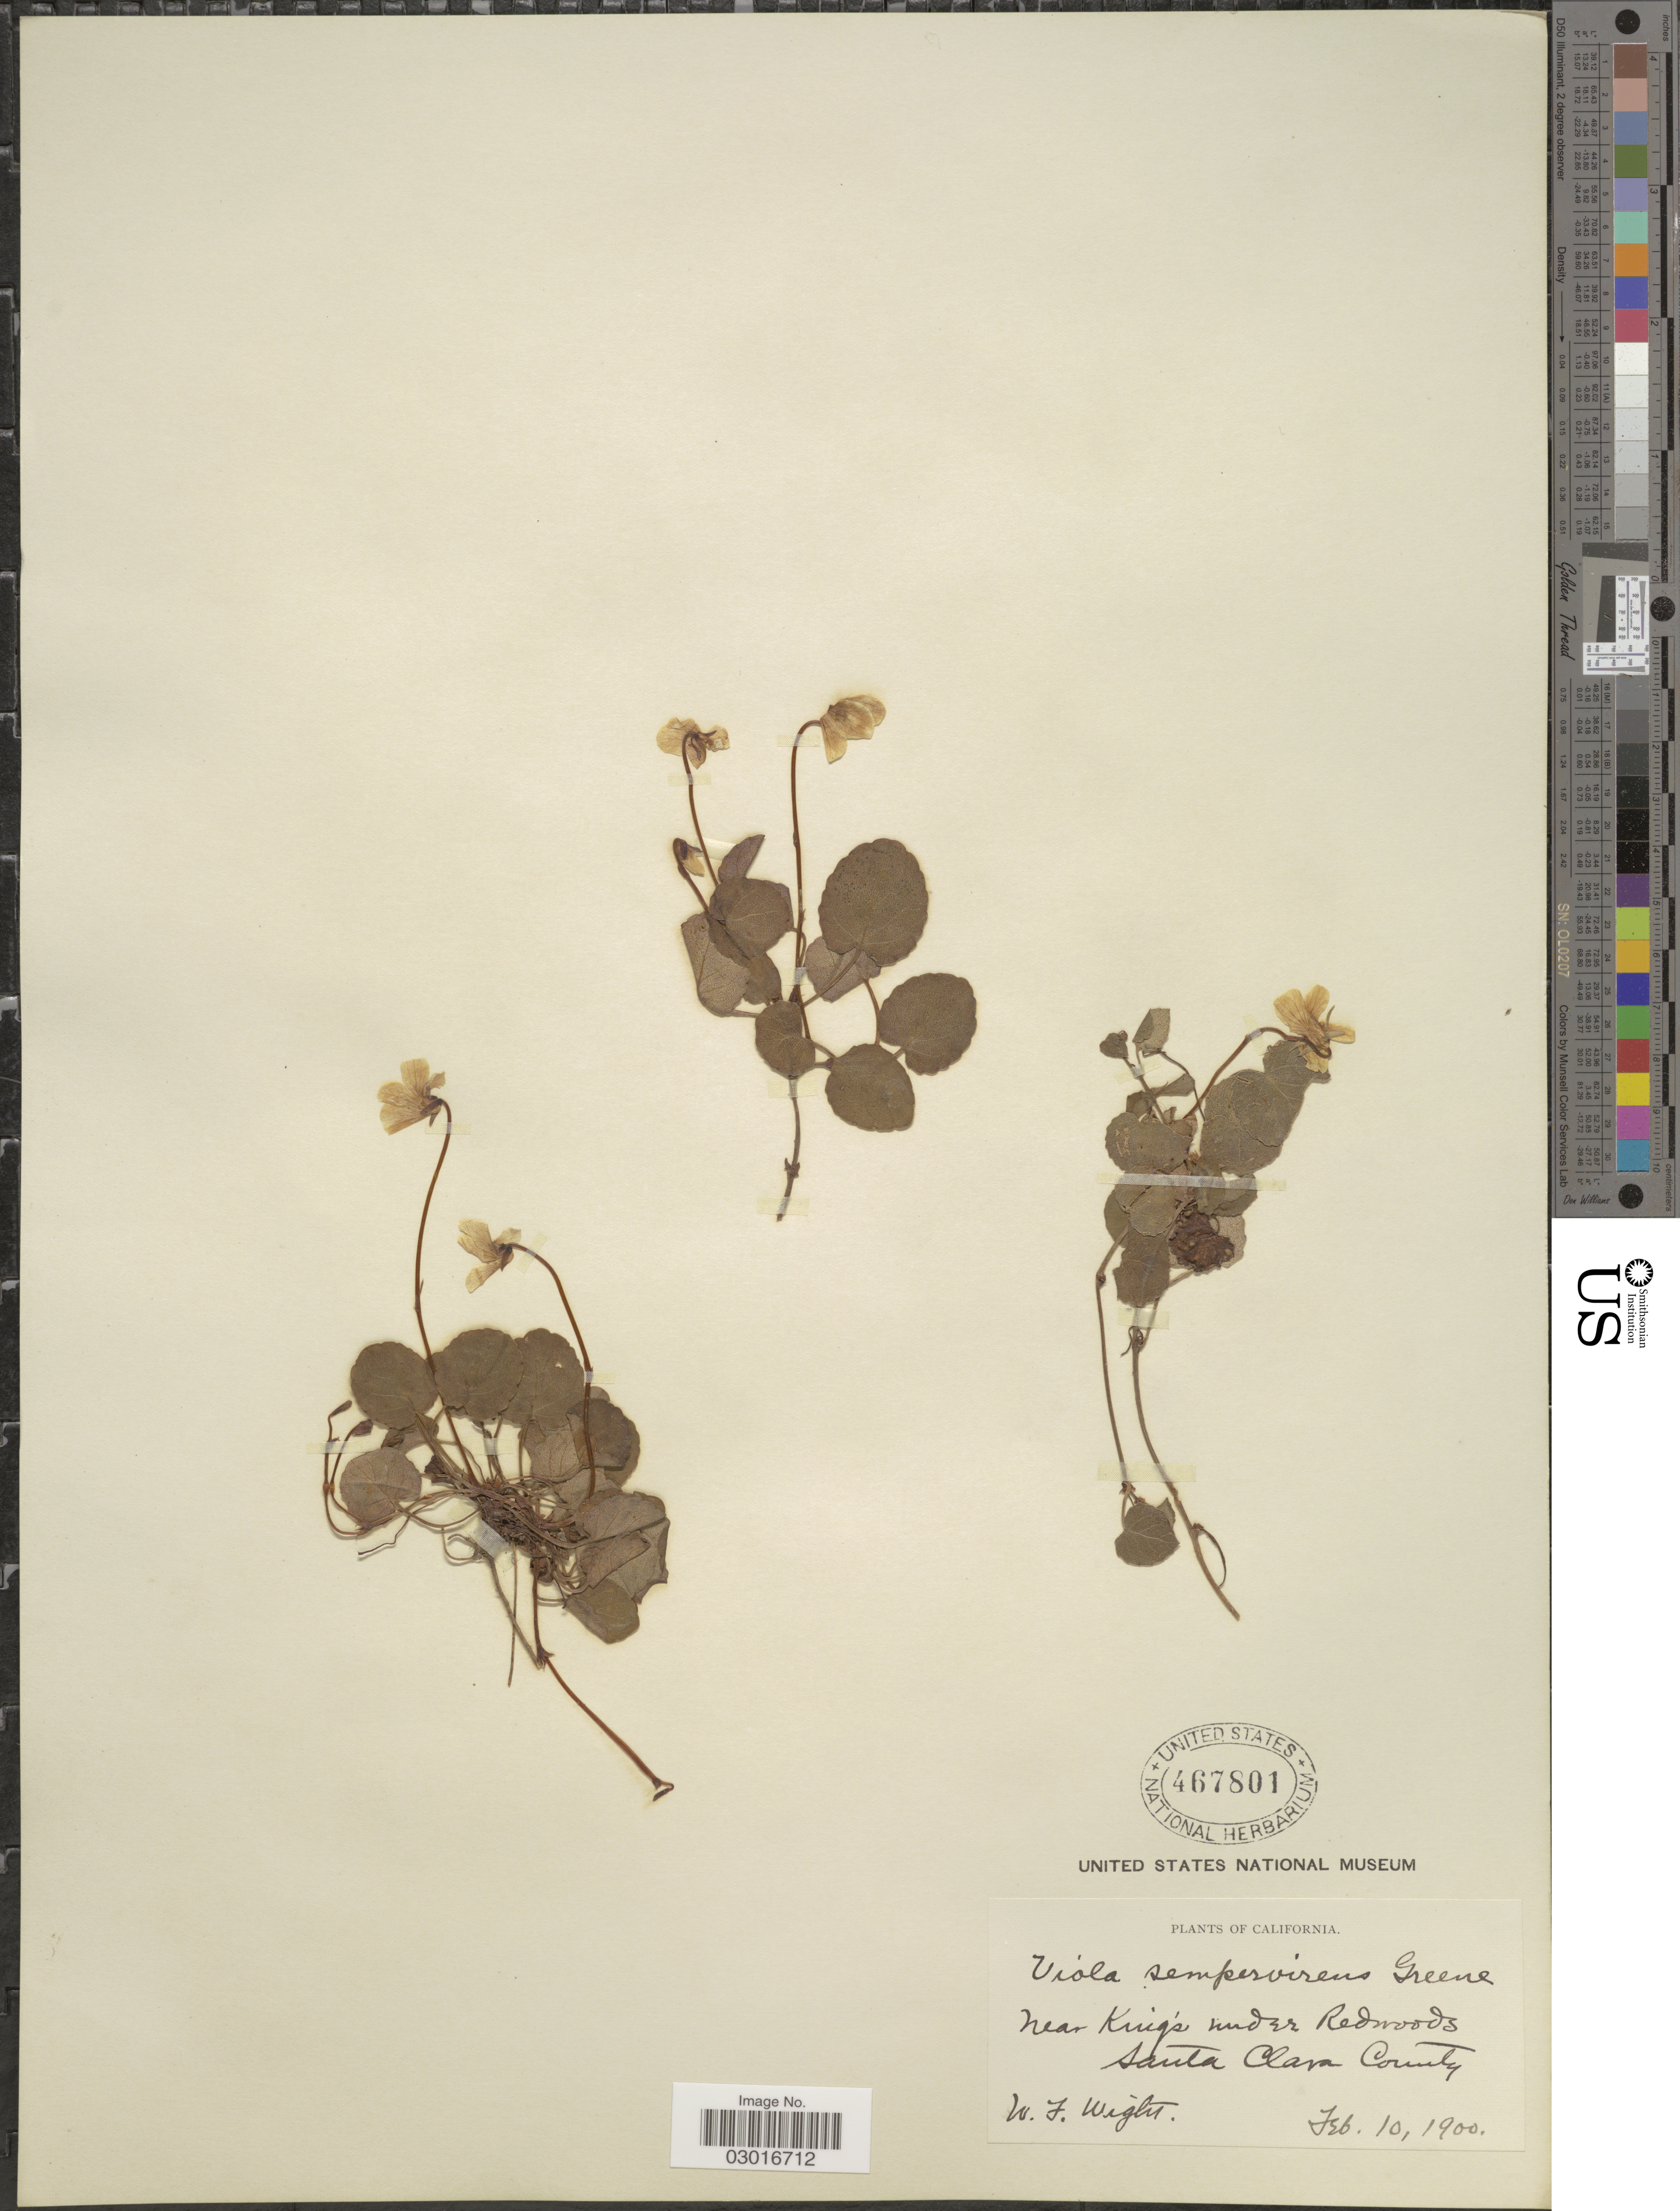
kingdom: Plantae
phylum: Tracheophyta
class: Magnoliopsida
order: Malpighiales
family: Violaceae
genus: Viola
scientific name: Viola sempervirens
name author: Greene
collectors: W. F. Wright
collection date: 1900-02-10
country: United States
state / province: California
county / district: Santa Clara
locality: Near King's under Redwoods Santa Clara County.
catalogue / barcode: US 467801